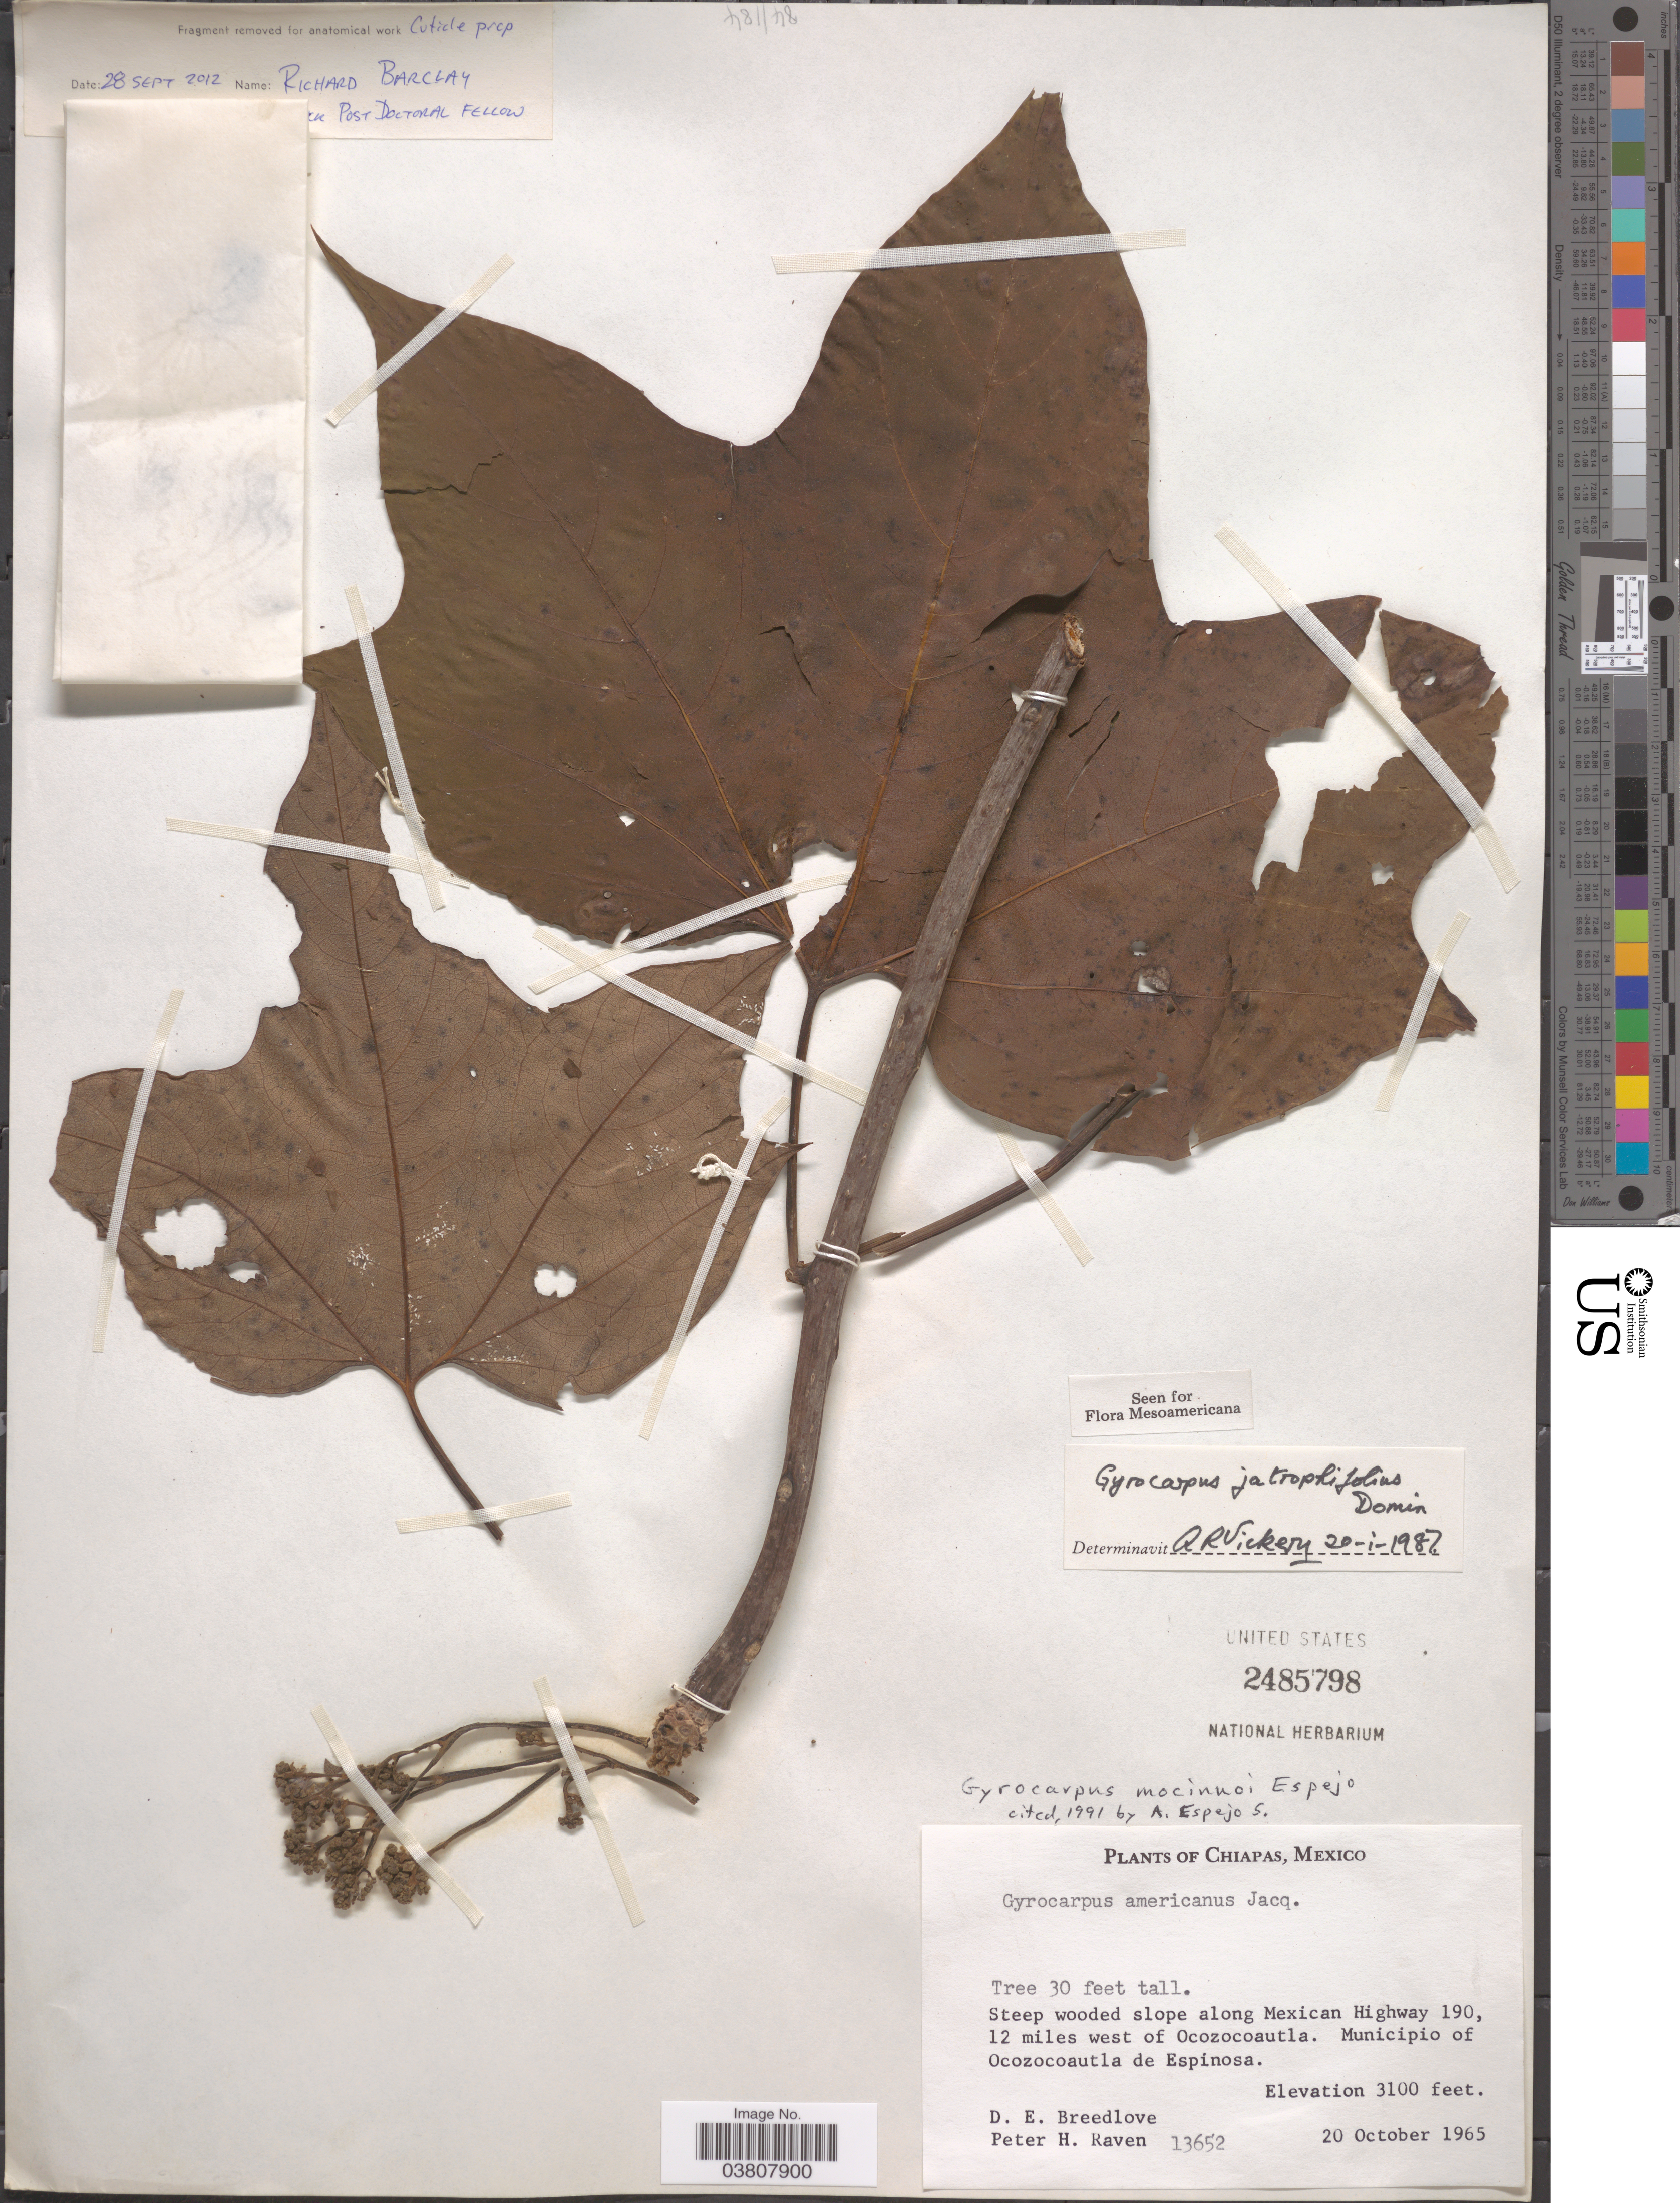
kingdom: Plantae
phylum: Tracheophyta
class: Magnoliopsida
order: Laurales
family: Hernandiaceae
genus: Gyrocarpus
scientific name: Gyrocarpus mocinoi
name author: Espejo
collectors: D. E. Breedlove & P. Raven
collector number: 13652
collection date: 1965-10-20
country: Mexico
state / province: Chiapas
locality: Along Mexican Highway 190, 12 miles west of Ocozocoautla. Municipio of Ocozocoautla de Espinosa.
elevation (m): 945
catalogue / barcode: US 2485798